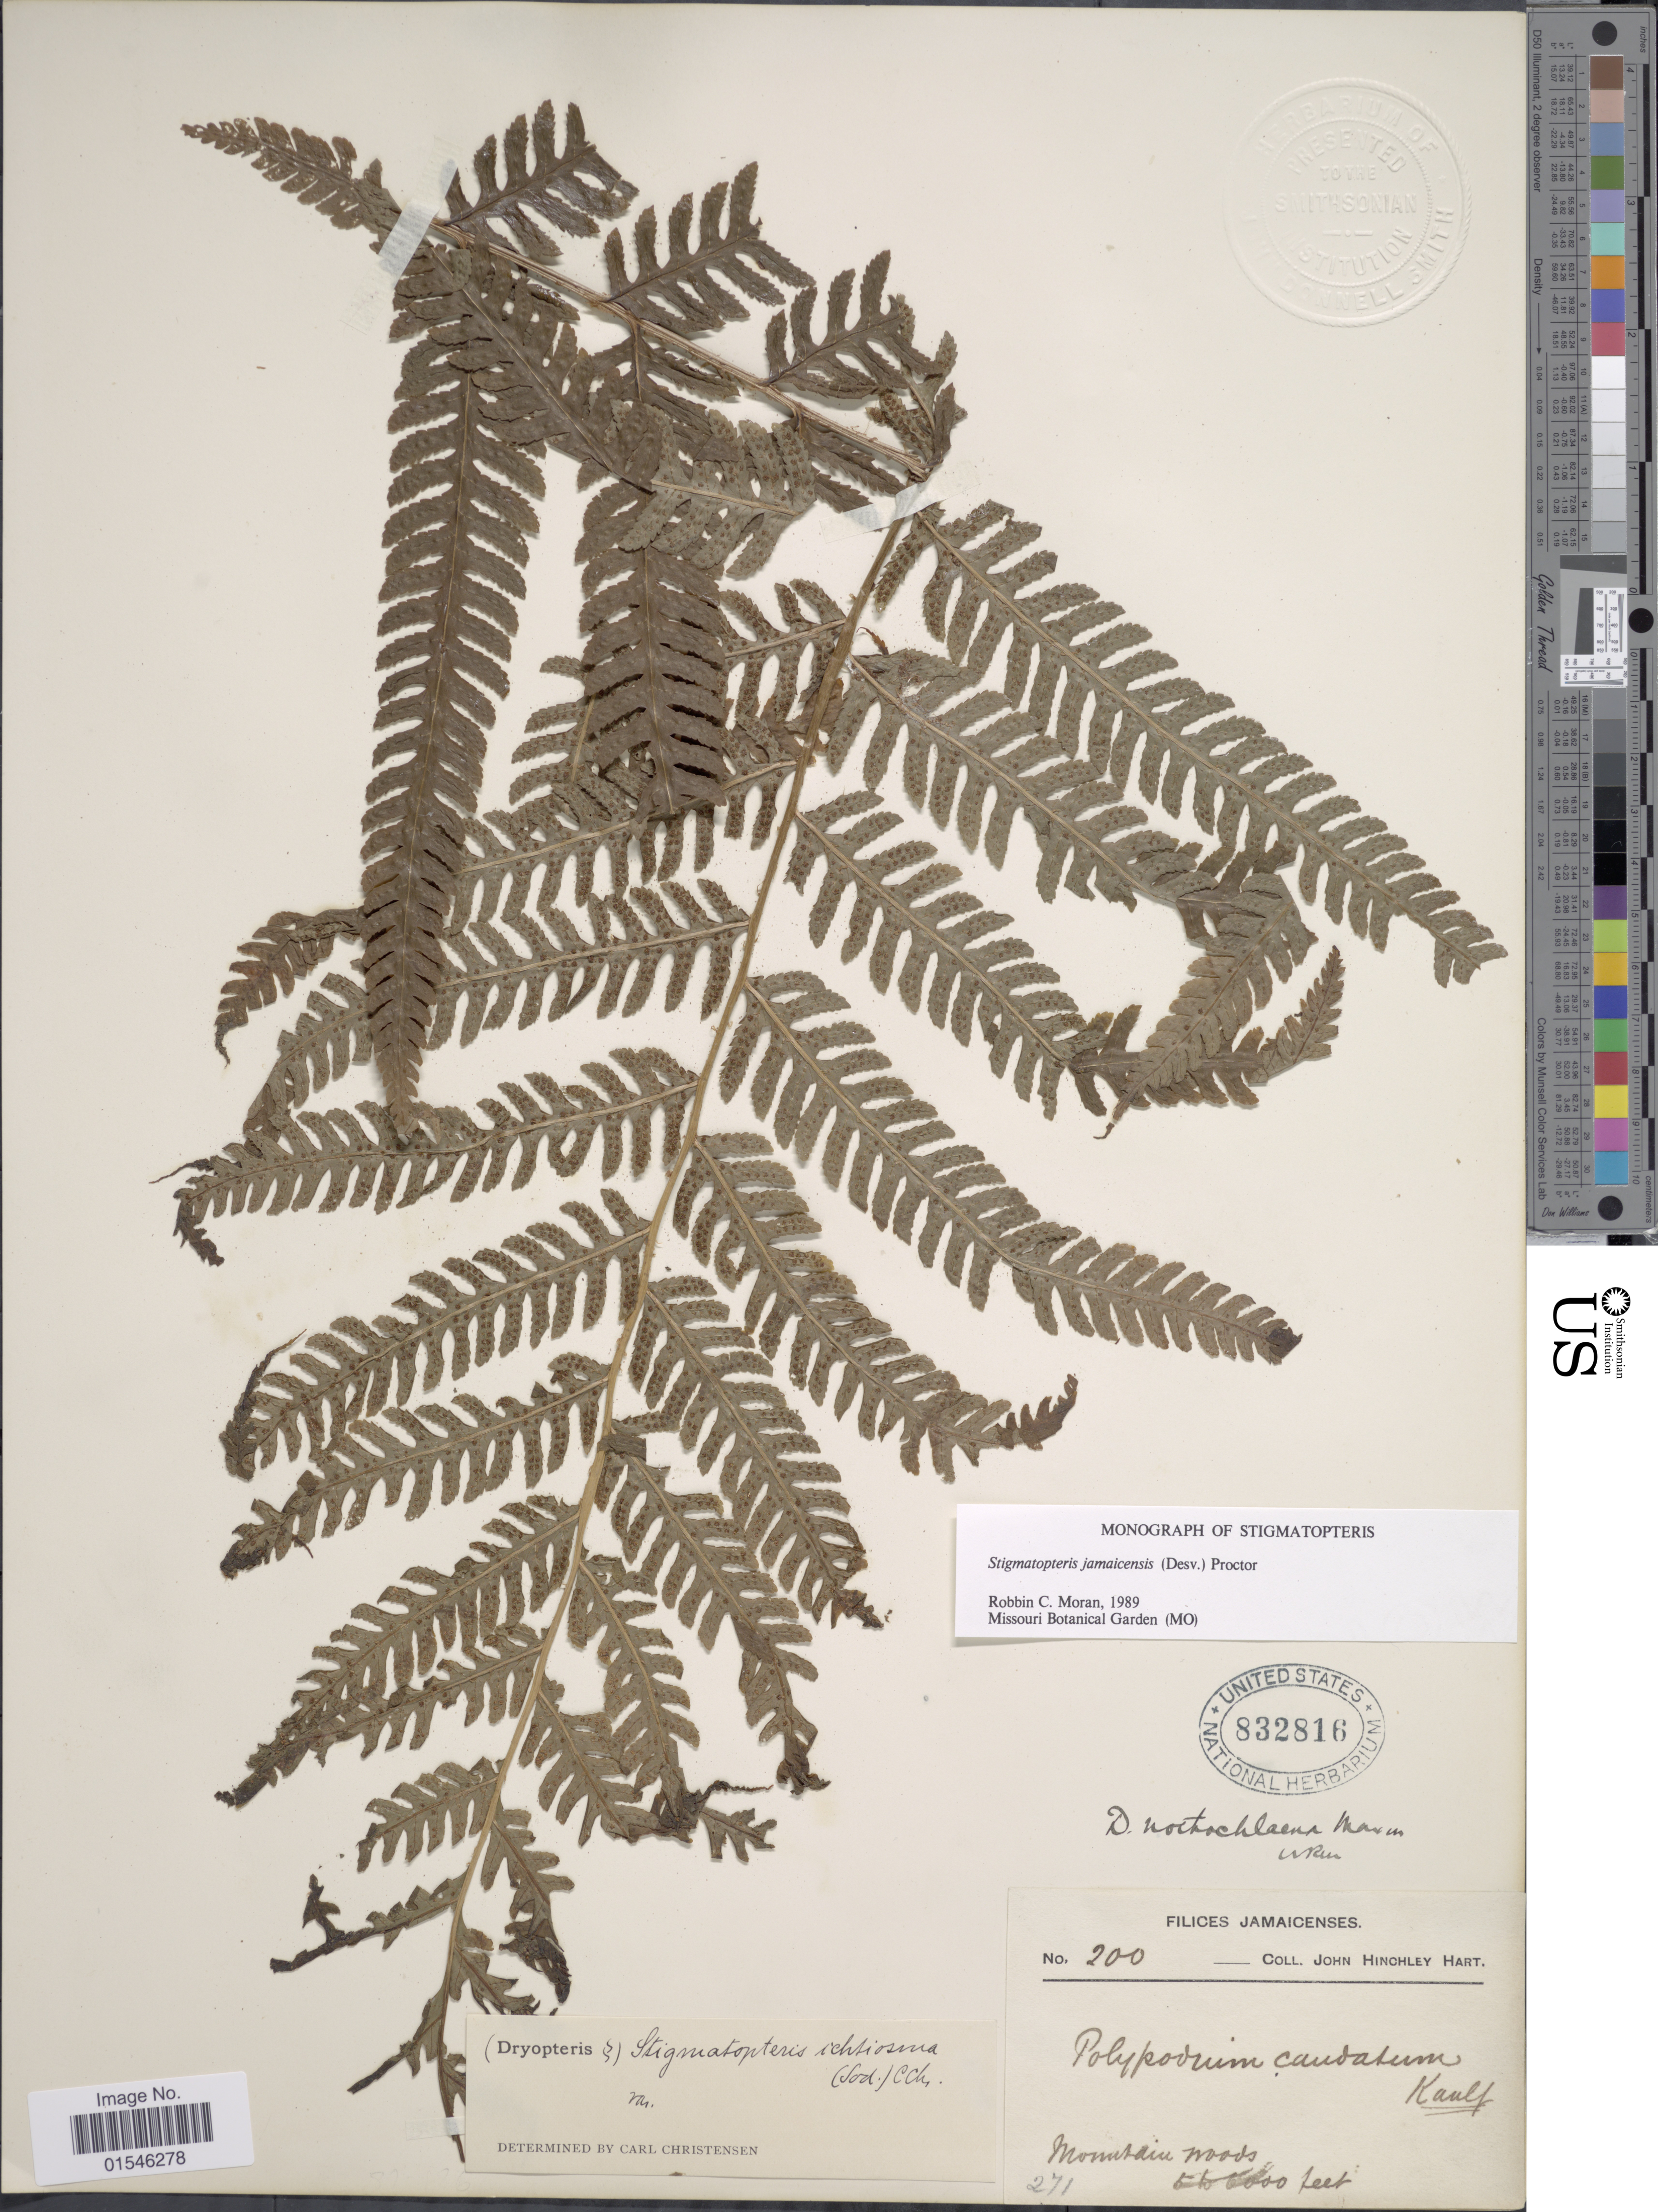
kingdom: Plantae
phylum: Tracheophyta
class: Polypodiopsida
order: Polypodiales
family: Dryopteridaceae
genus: Stigmatopteris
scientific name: Stigmatopteris jamaicensis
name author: (Desv.) Proctor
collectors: J. H. Hart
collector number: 200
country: Jamaica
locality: Mountain woods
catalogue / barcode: US 832816